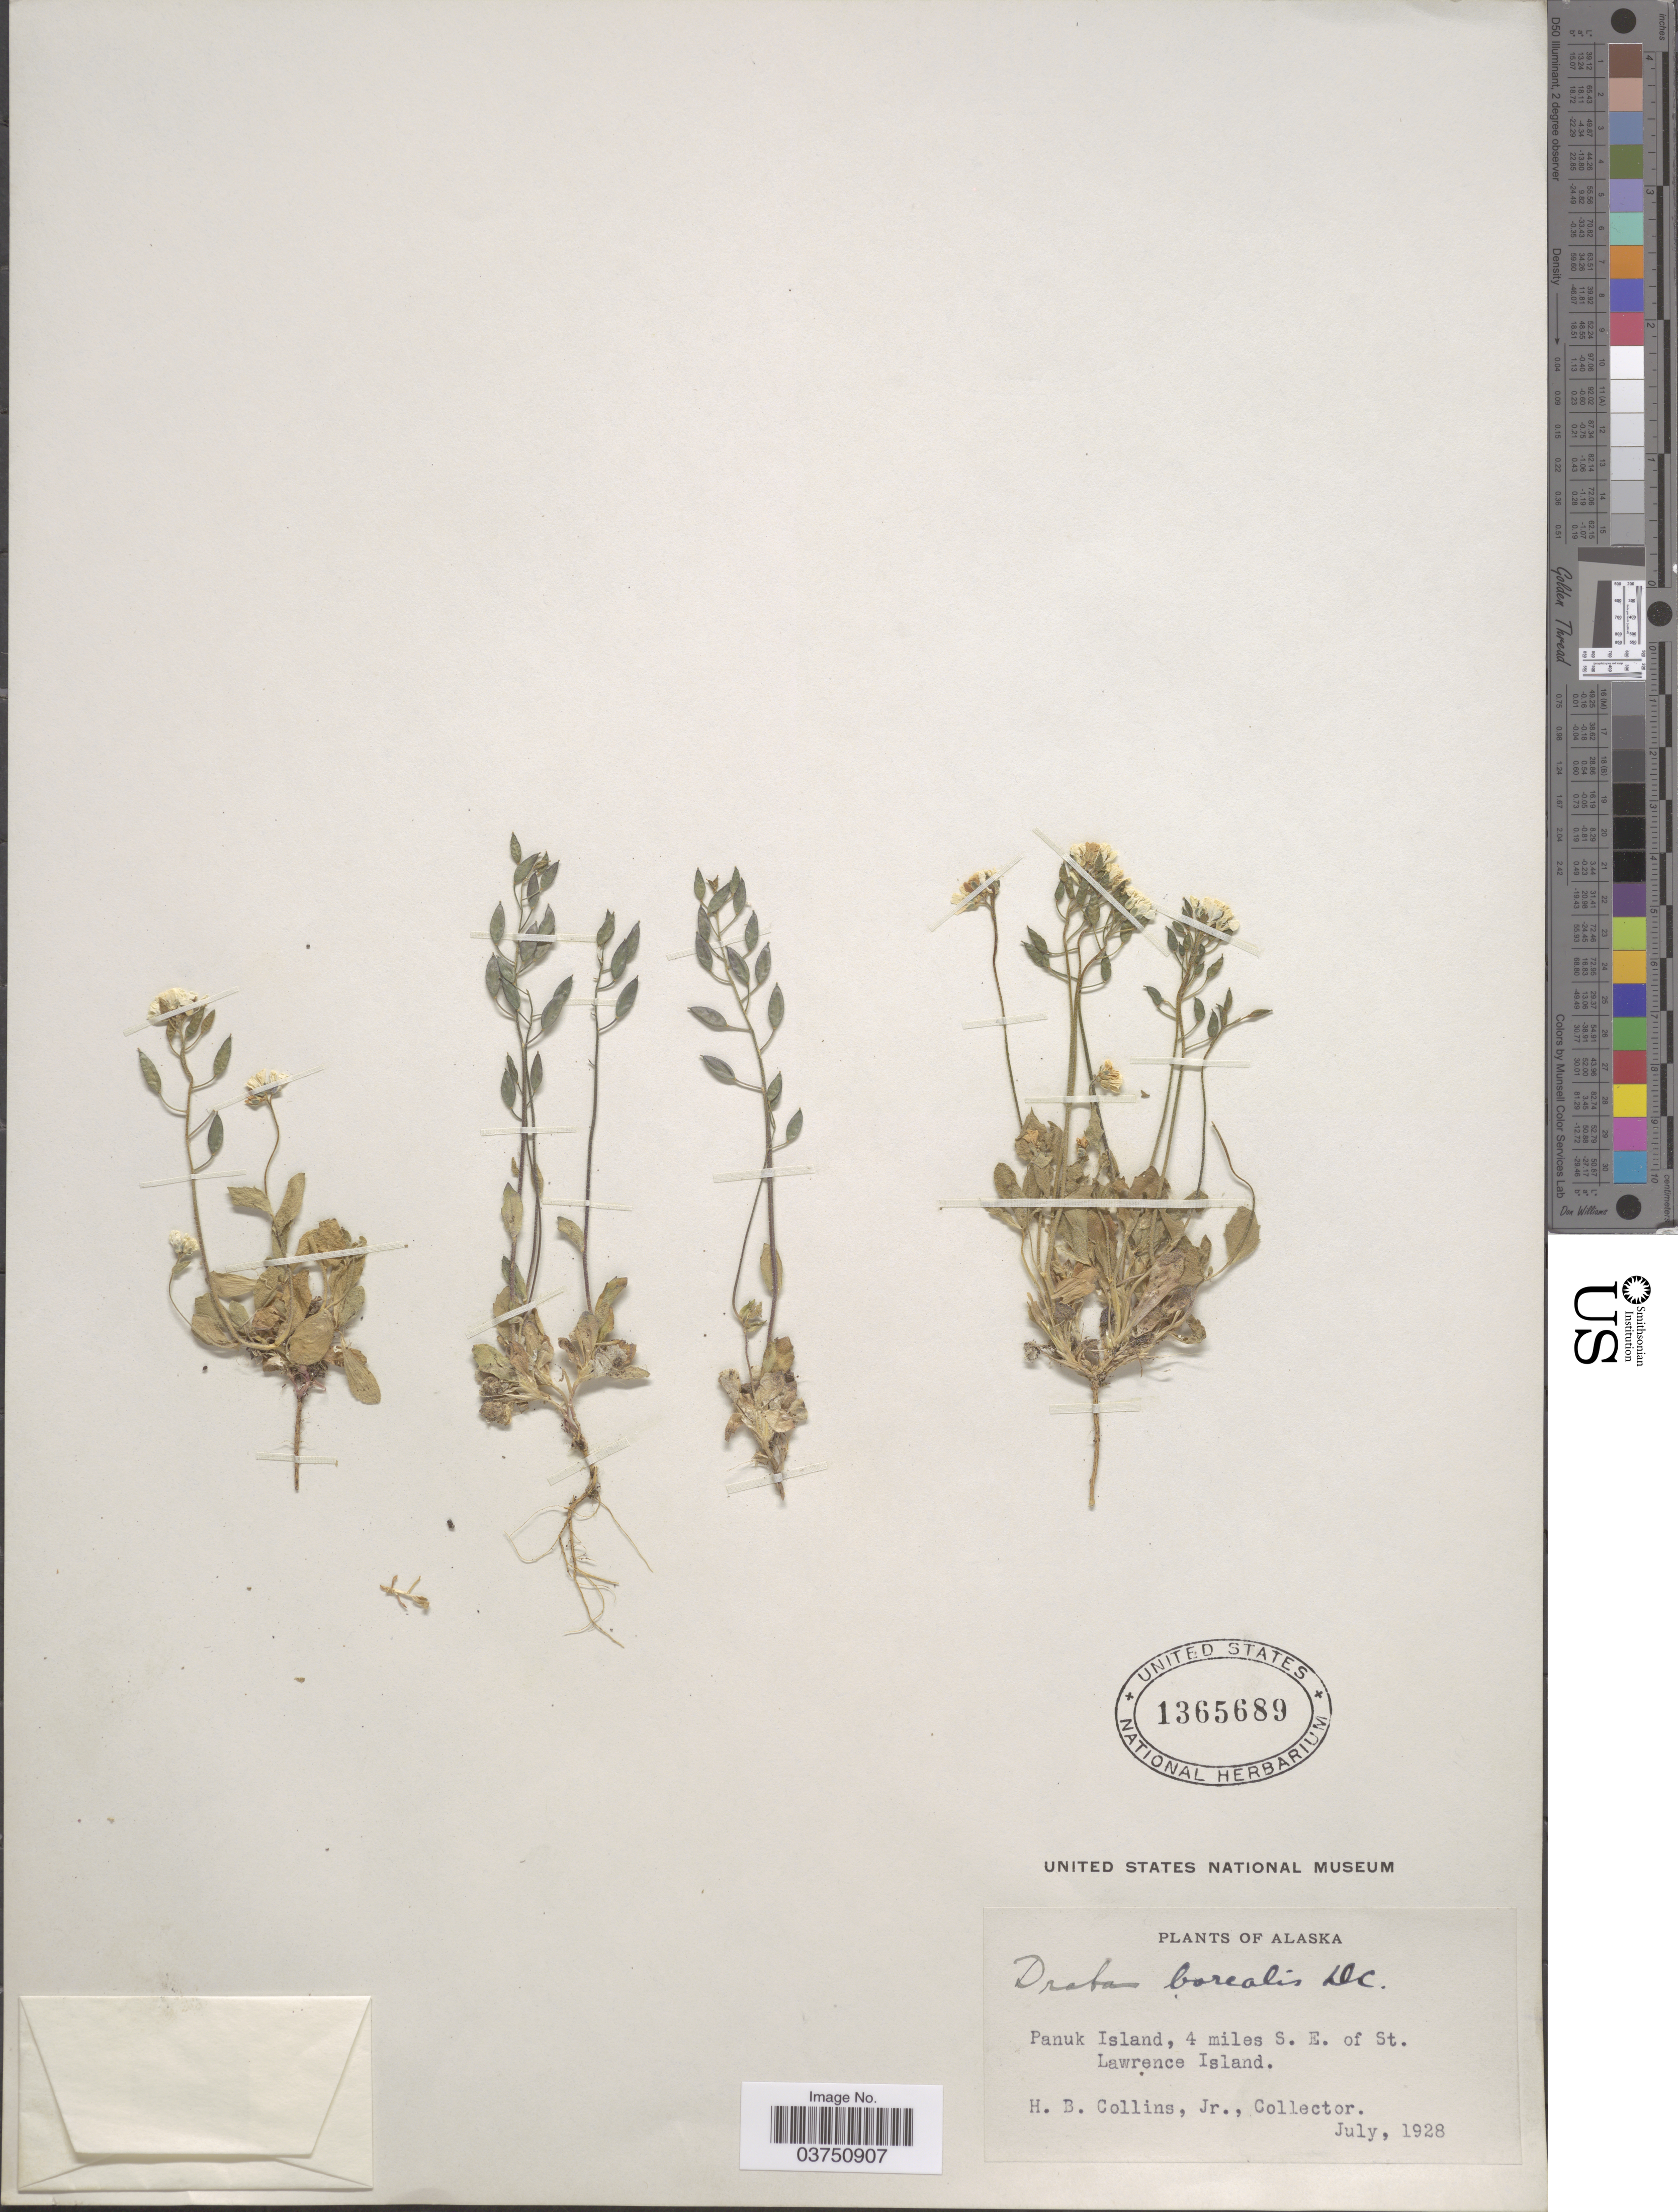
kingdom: Plantae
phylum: Tracheophyta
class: Magnoliopsida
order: Brassicales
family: Brassicaceae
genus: Draba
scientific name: Draba borealis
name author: DC.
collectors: H. Collins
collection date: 1928-07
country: United States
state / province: Alaska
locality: Panuk Island, 4 miles S. E. of St. Lawrence Island.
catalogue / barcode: US 1365689